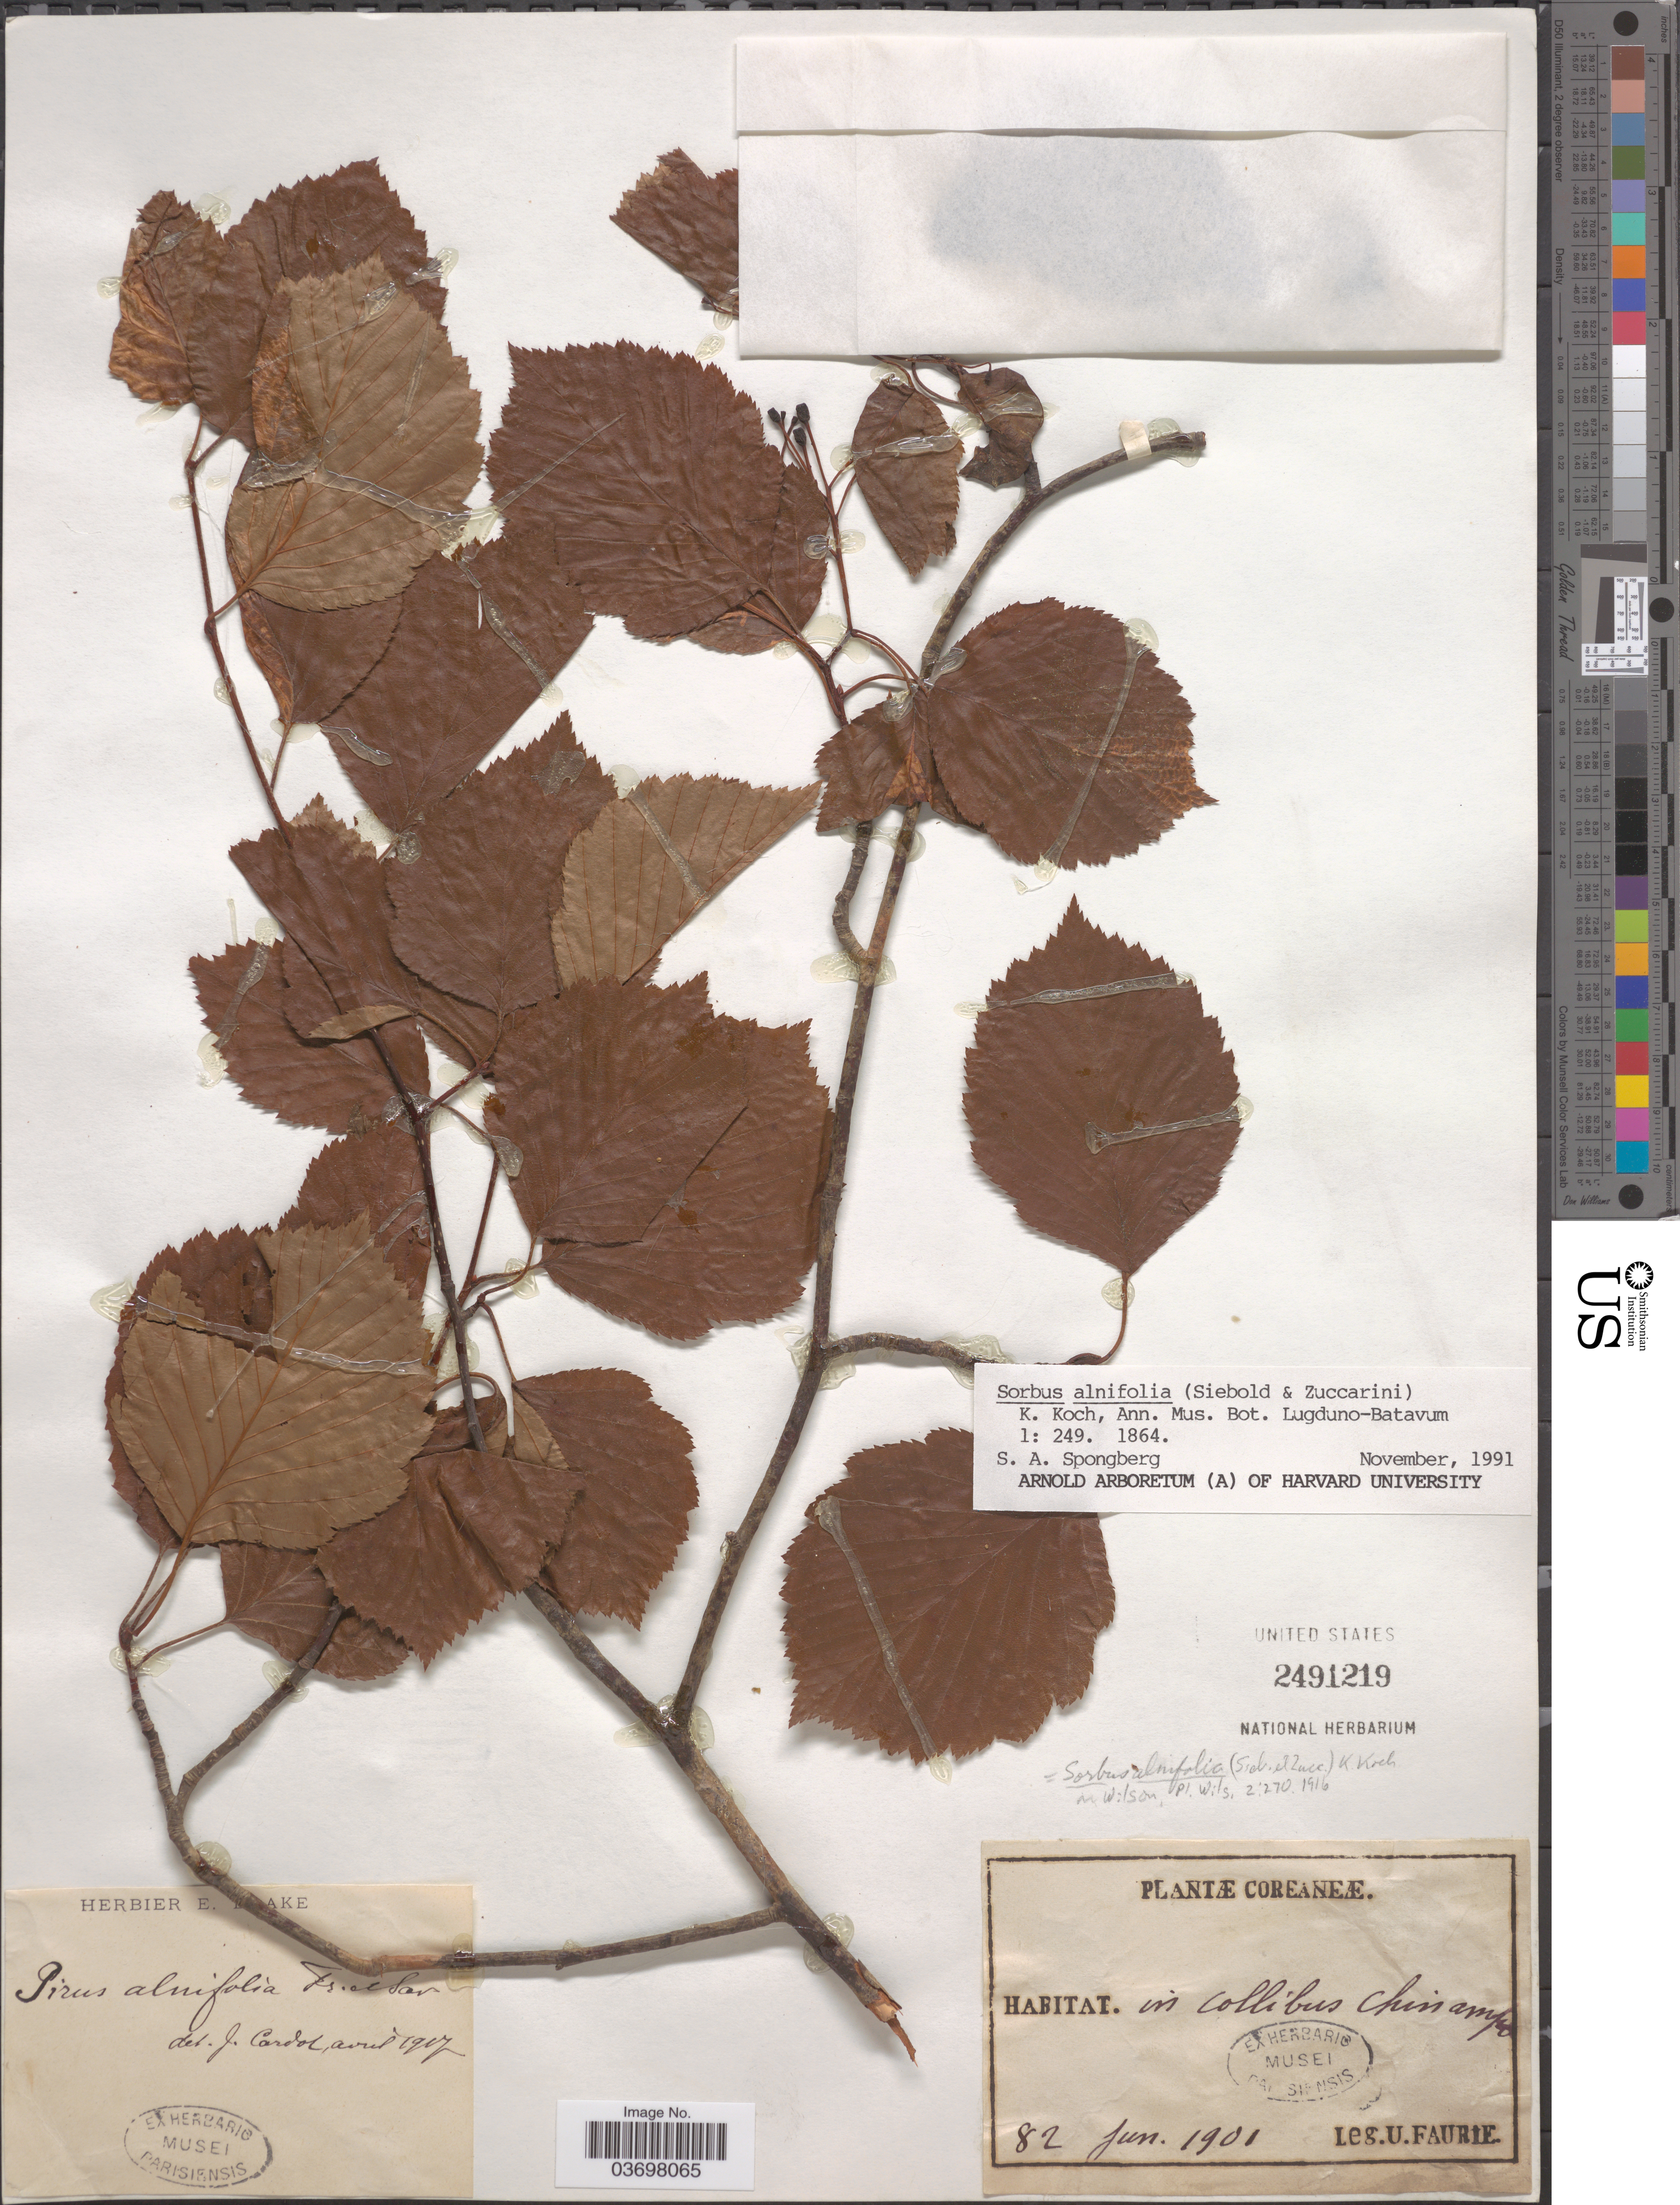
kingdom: Plantae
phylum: Tracheophyta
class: Magnoliopsida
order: Rosales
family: Rosaceae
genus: Sorbus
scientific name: Sorbus alnifolia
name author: (Siebold & Zucc.) K. Koch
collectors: U. Faurie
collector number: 82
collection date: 1901-06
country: North Korea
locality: Coreaneæ. In collibus Chinampo.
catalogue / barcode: US 2491219